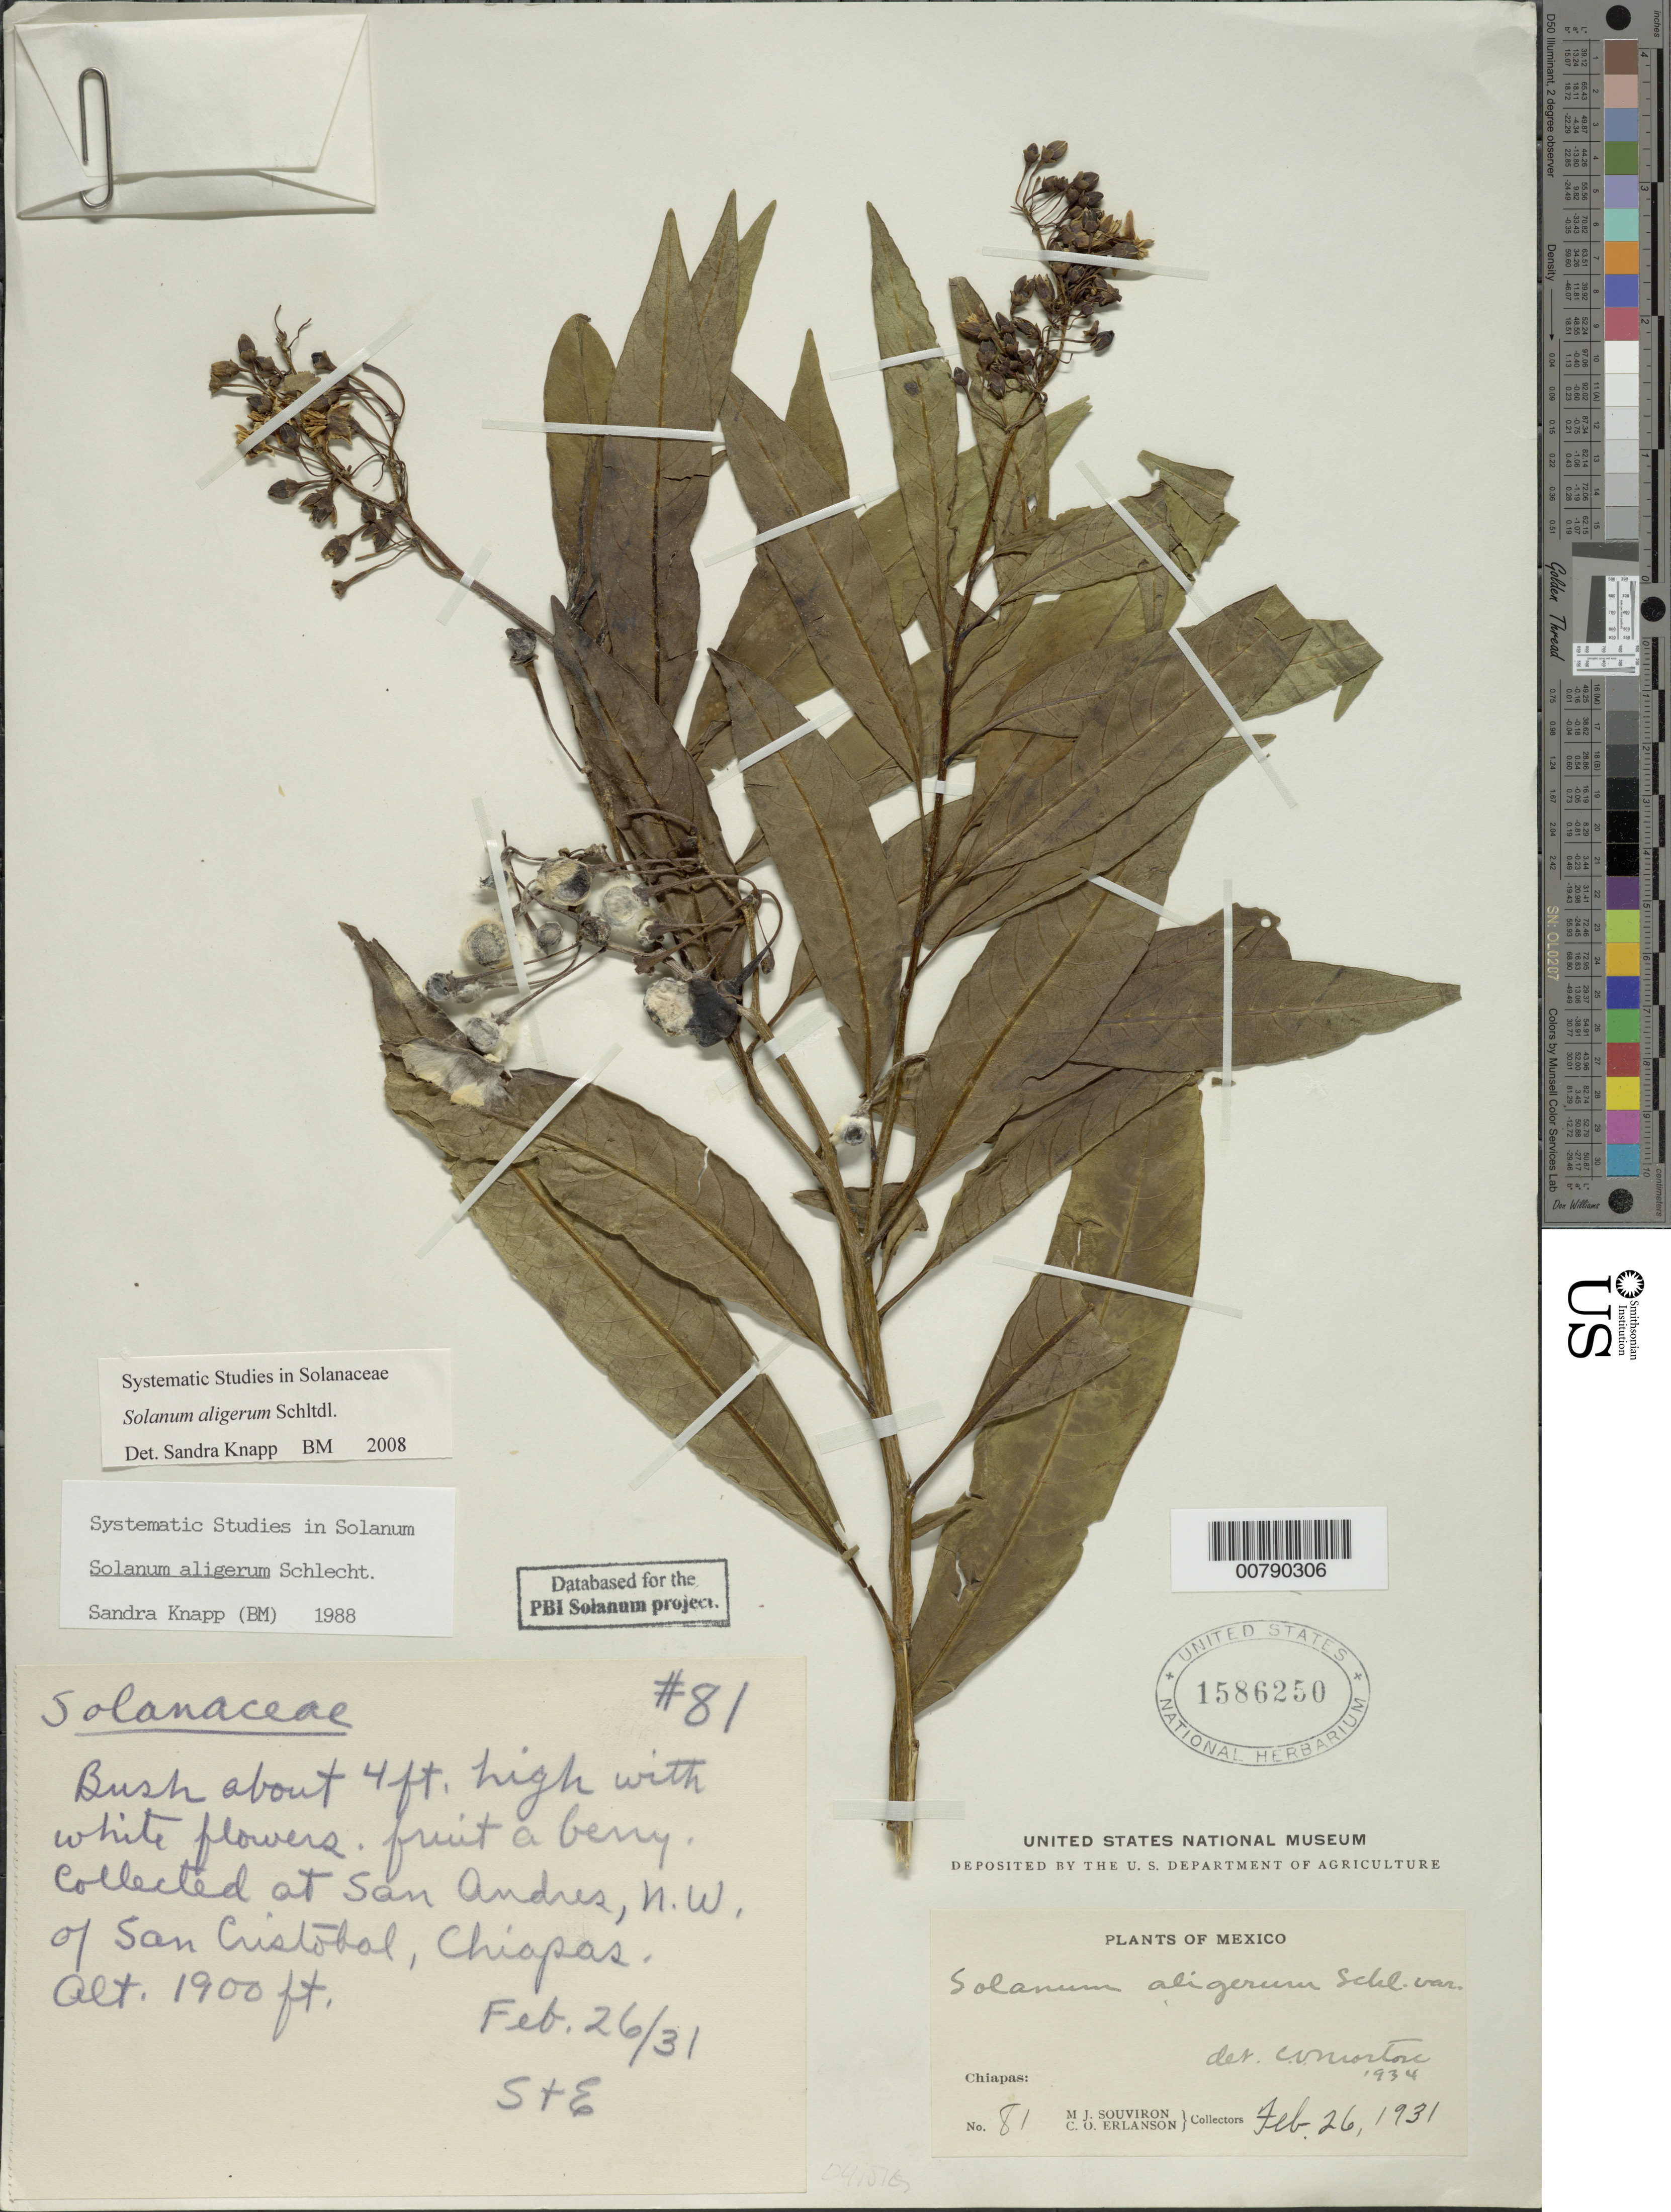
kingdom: Plantae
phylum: Tracheophyta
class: Magnoliopsida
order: Solanales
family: Solanaceae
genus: Solanum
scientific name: Solanum aligerum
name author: Schltdl.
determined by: Knapp, S. D.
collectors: M. J. Souviron & C. O. Erlanson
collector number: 81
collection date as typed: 26 Feb 1931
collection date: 1931-02-26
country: Mexico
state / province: Chiapas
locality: San Andres, NW of San Cristobal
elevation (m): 579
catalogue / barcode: US 1586250